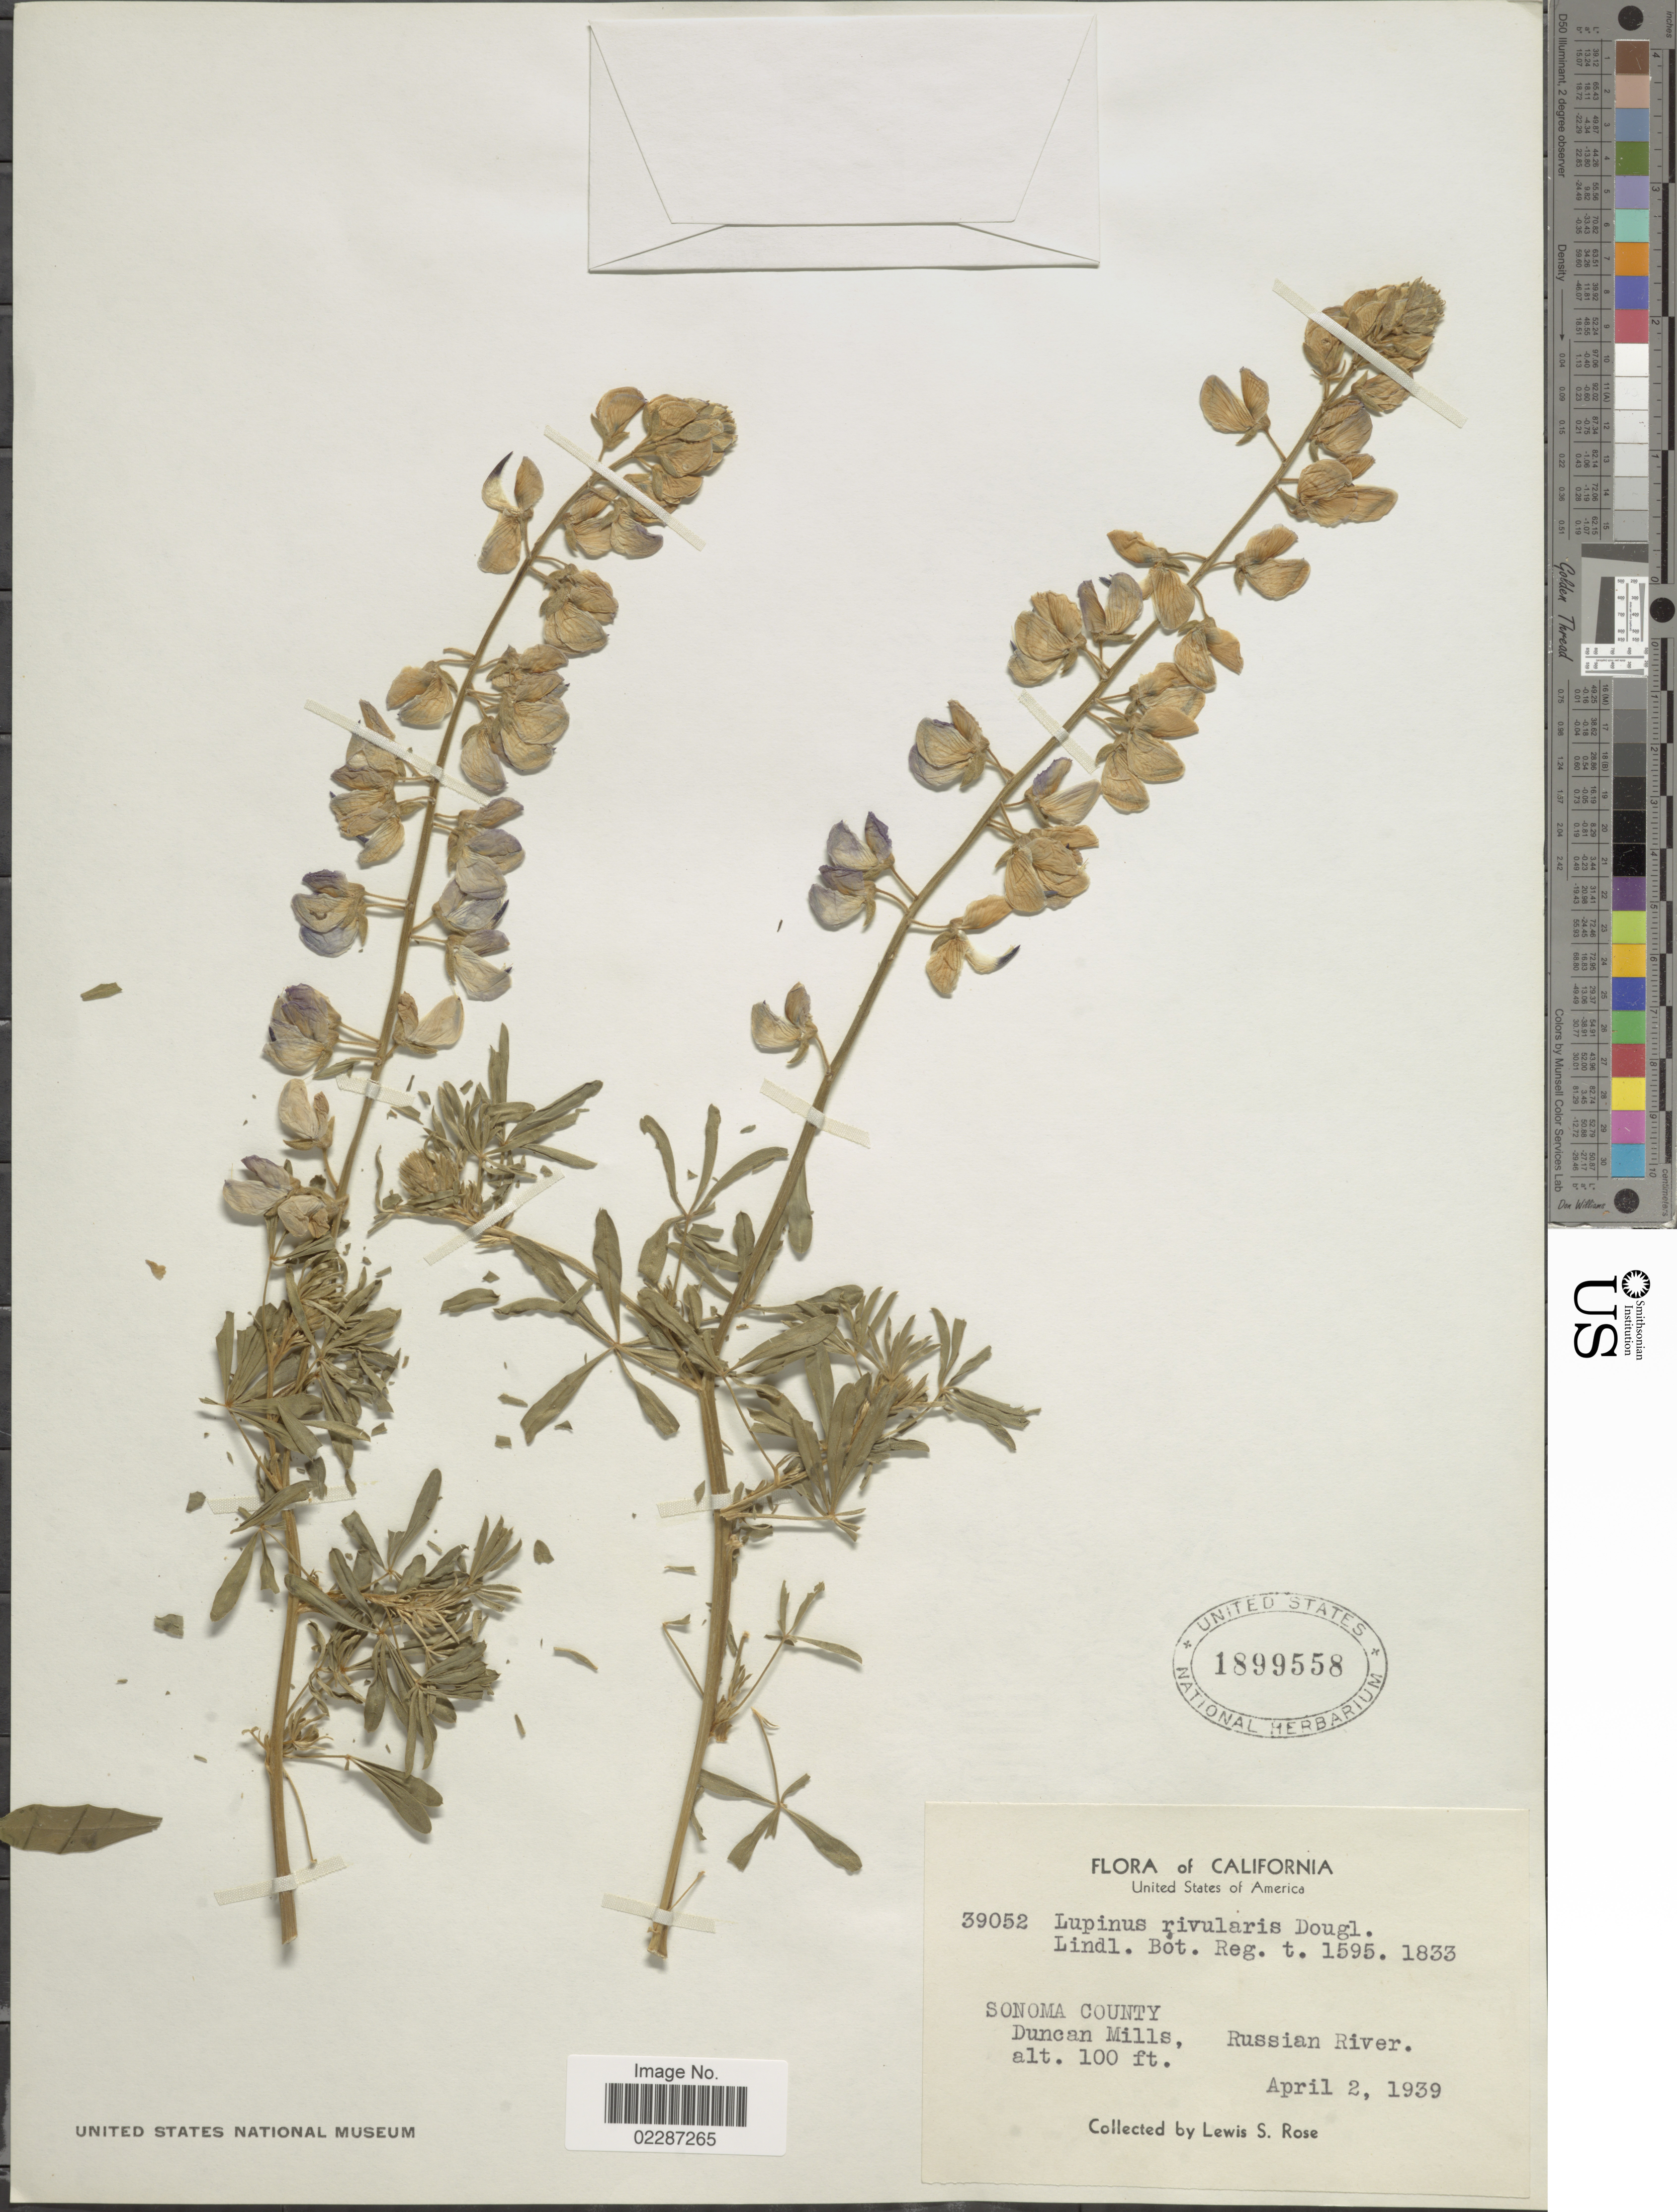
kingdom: Plantae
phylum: Tracheophyta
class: Magnoliopsida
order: Fabales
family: Fabaceae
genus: Lupinus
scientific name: Lupinus rivularis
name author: Lindl.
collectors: L. S. Rose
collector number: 39052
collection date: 1939-04-02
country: United States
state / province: California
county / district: Sonoma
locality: Sonoma County, Duncan Mills, Russian RIver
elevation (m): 30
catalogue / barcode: US 1899558